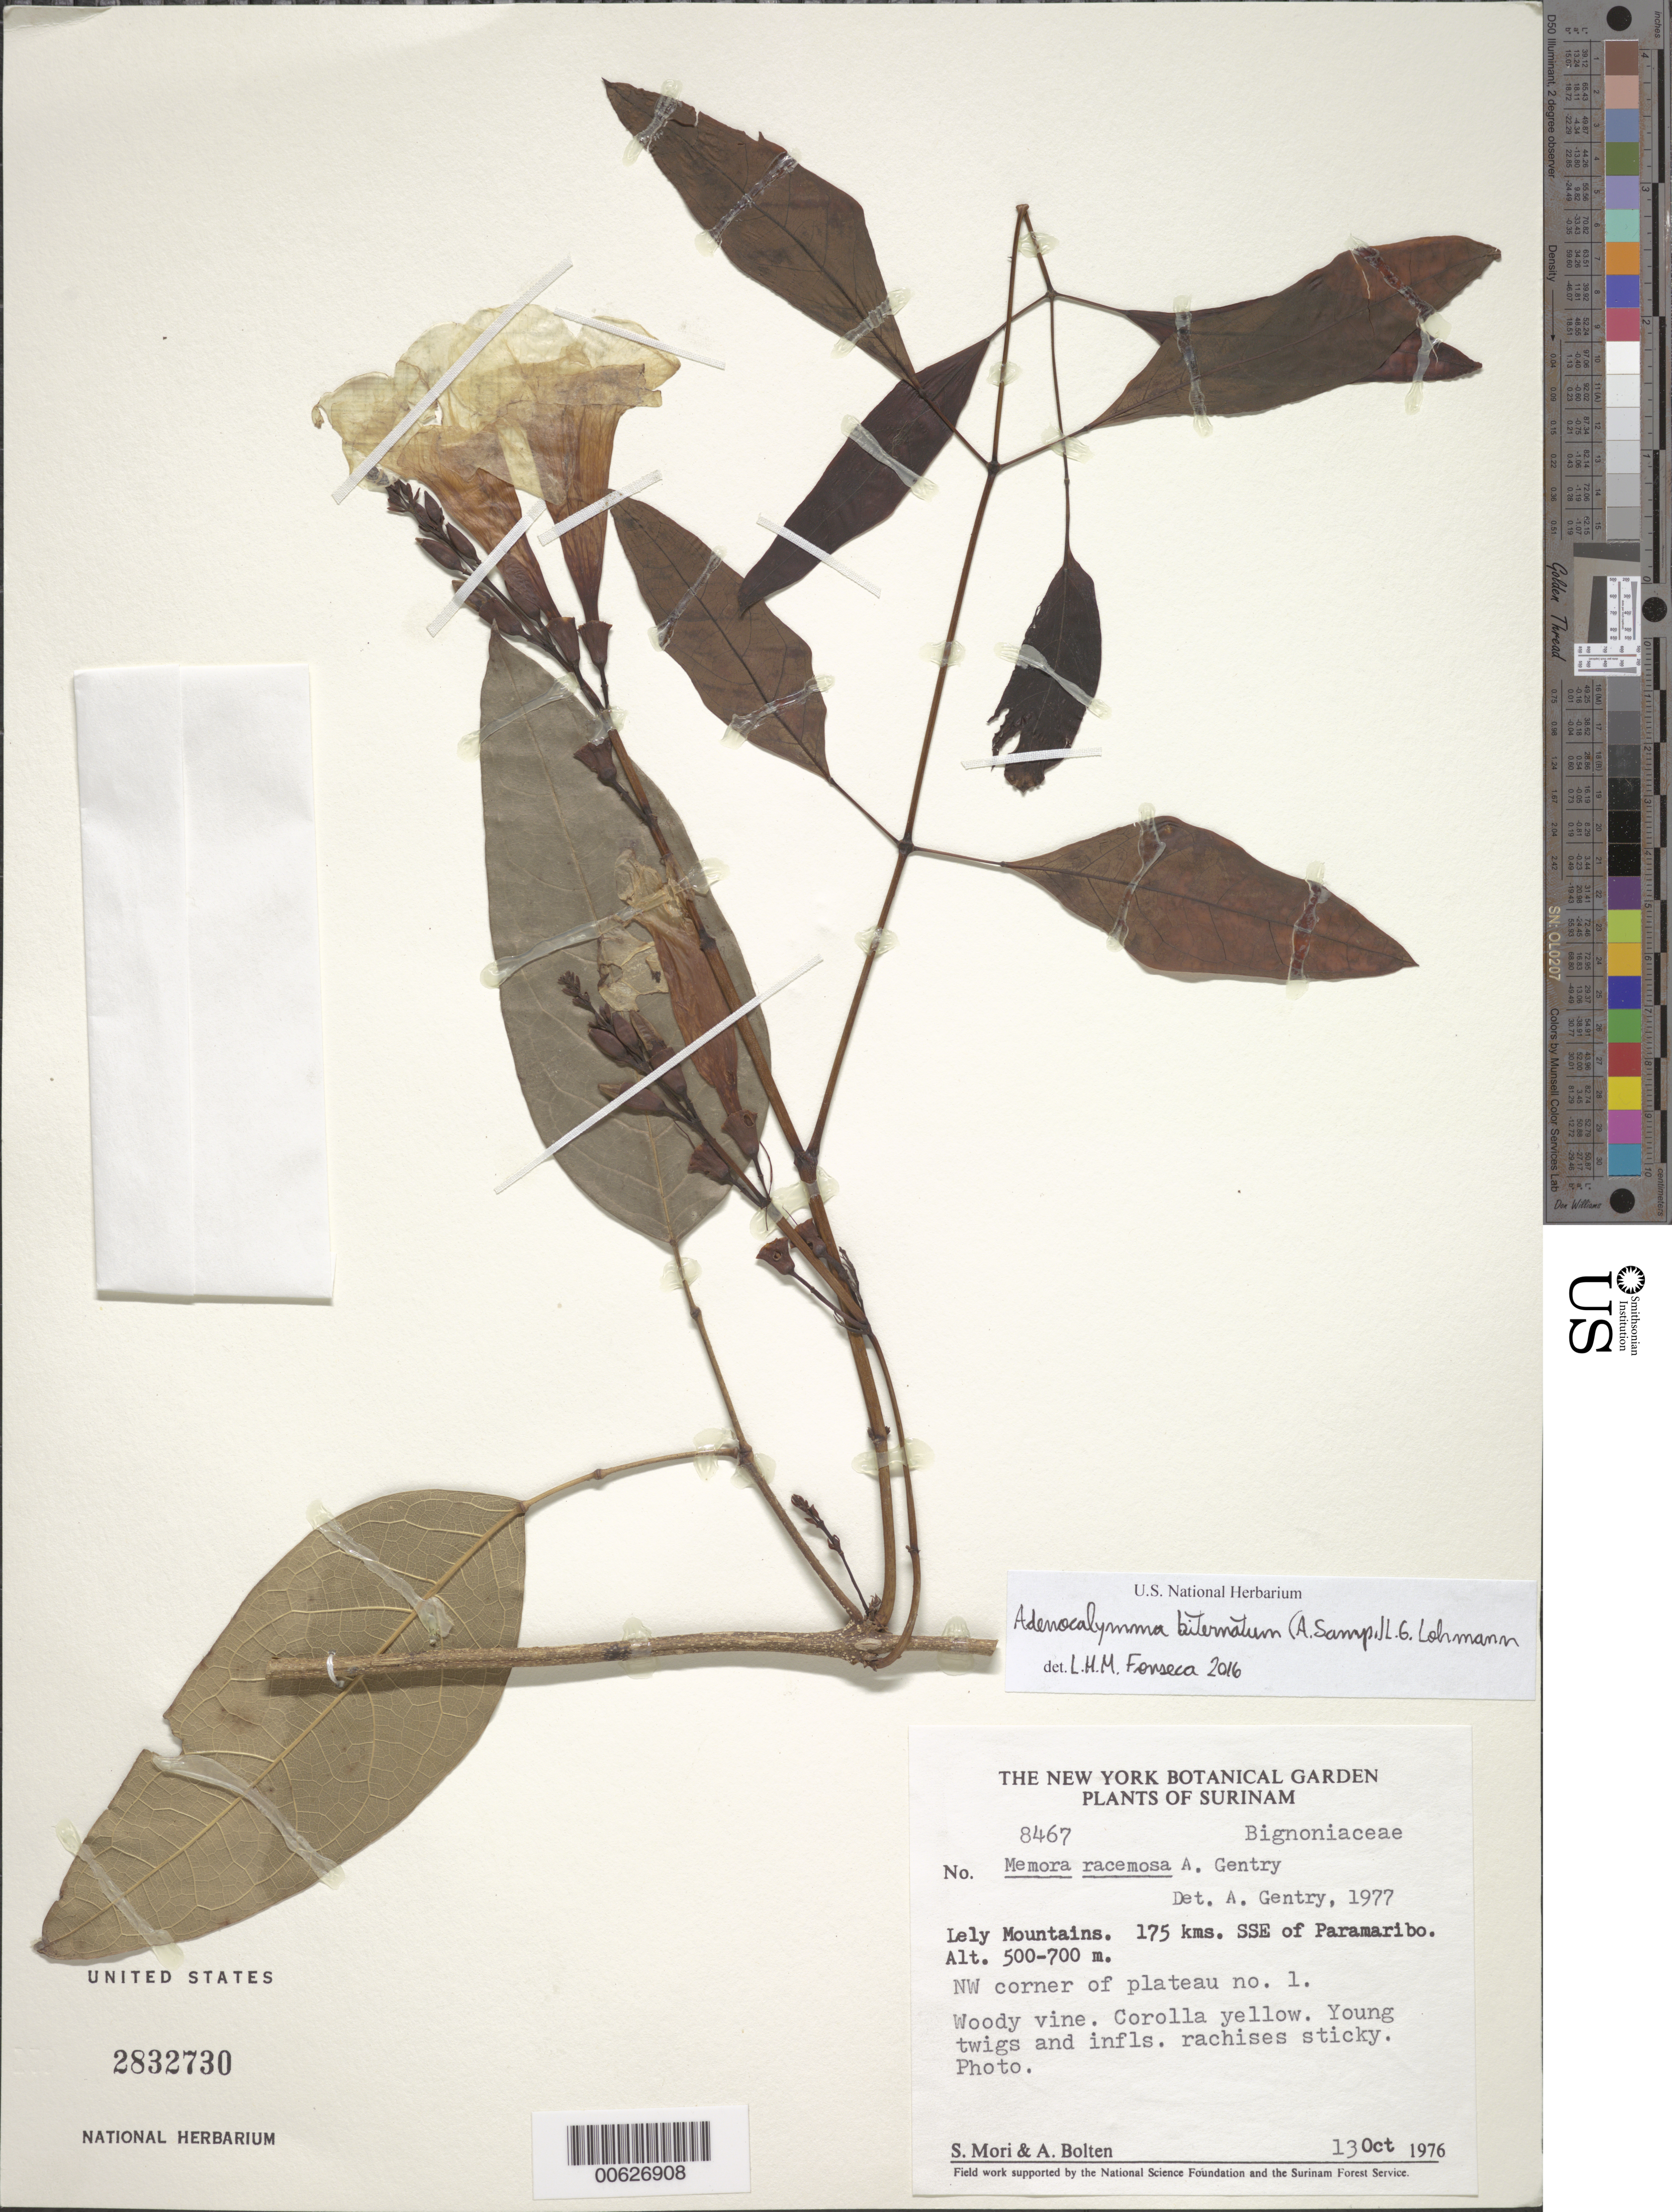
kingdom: Plantae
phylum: Tracheophyta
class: Magnoliopsida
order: Lamiales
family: Bignoniaceae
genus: Adenocalymma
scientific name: Adenocalymma racemosum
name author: (A.H. Gentry) L.G. Lohmann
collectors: S. Mori & A. Bolten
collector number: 8467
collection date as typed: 13-Oct-76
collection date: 1976-10-13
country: Suriname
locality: Lely Mts., 175 km SSE of Paramaribo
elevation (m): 500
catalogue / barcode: US 2832730